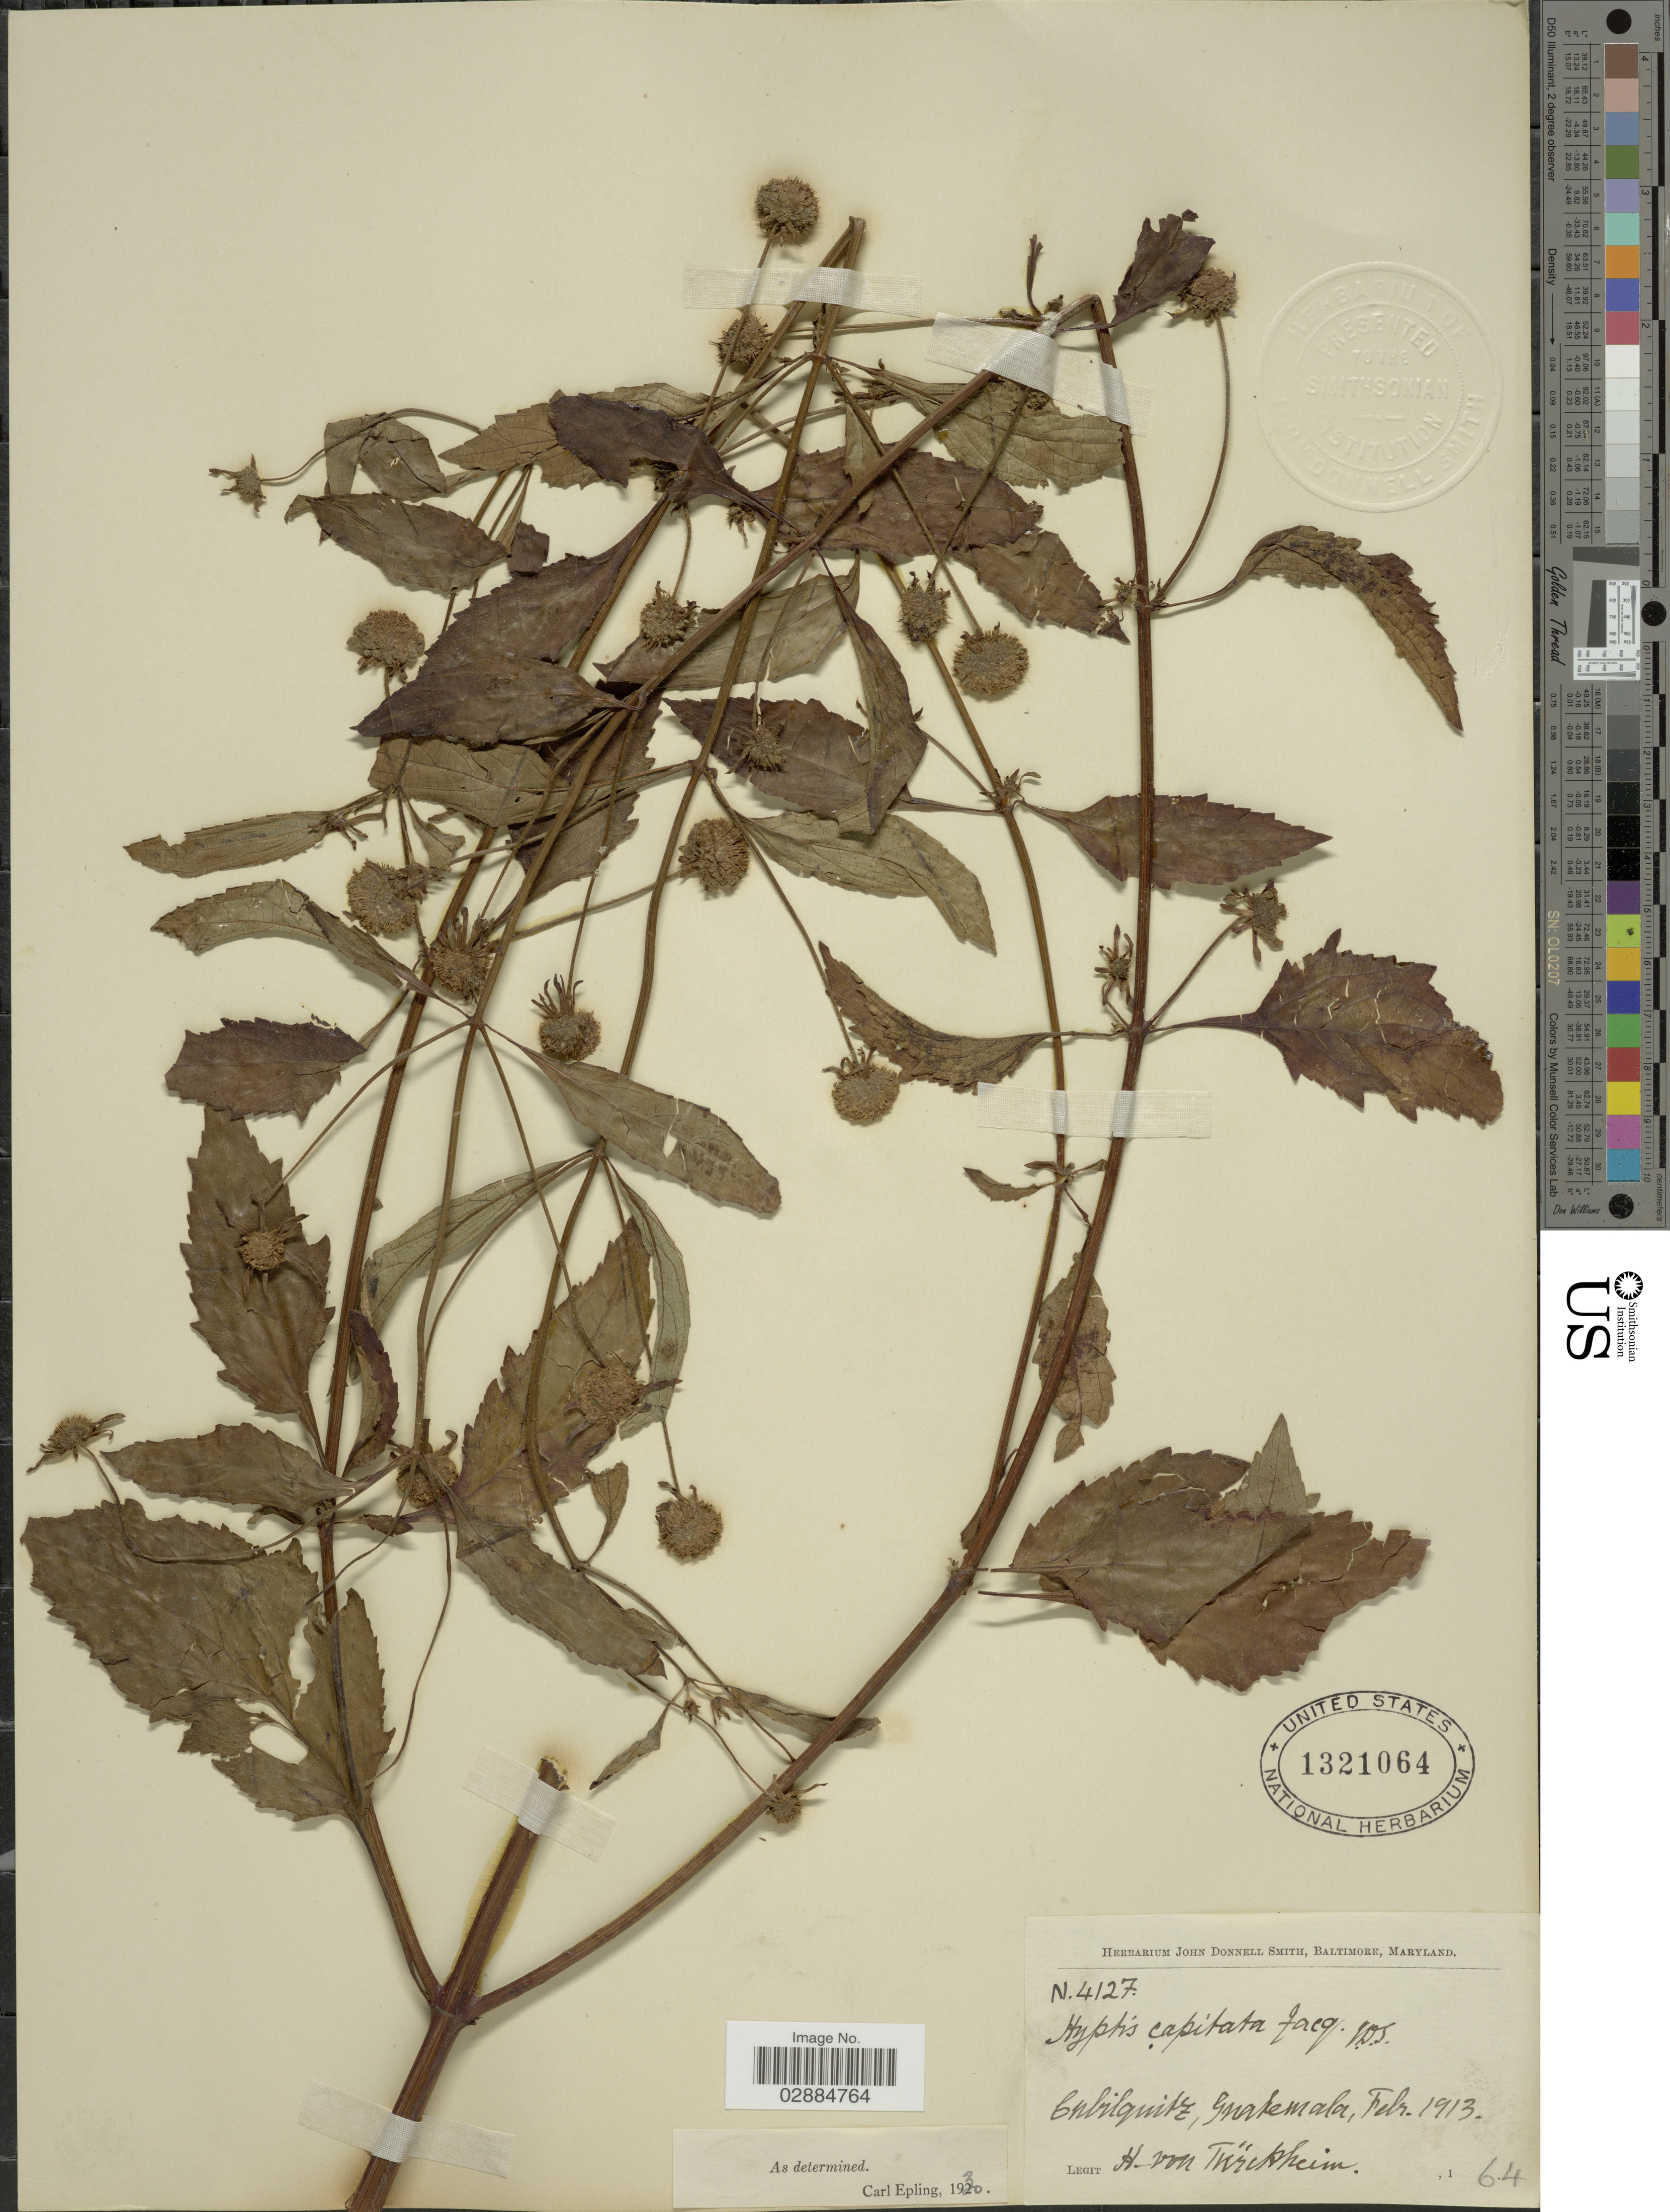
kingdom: Plantae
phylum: Tracheophyta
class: Magnoliopsida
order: Lamiales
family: Lamiaceae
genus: Hyptis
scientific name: Hyptis capitata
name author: Jacq.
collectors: H. von Türckheim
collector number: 4127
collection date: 1913-02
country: Guatemala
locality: Cubilquitz.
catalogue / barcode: US 1321064